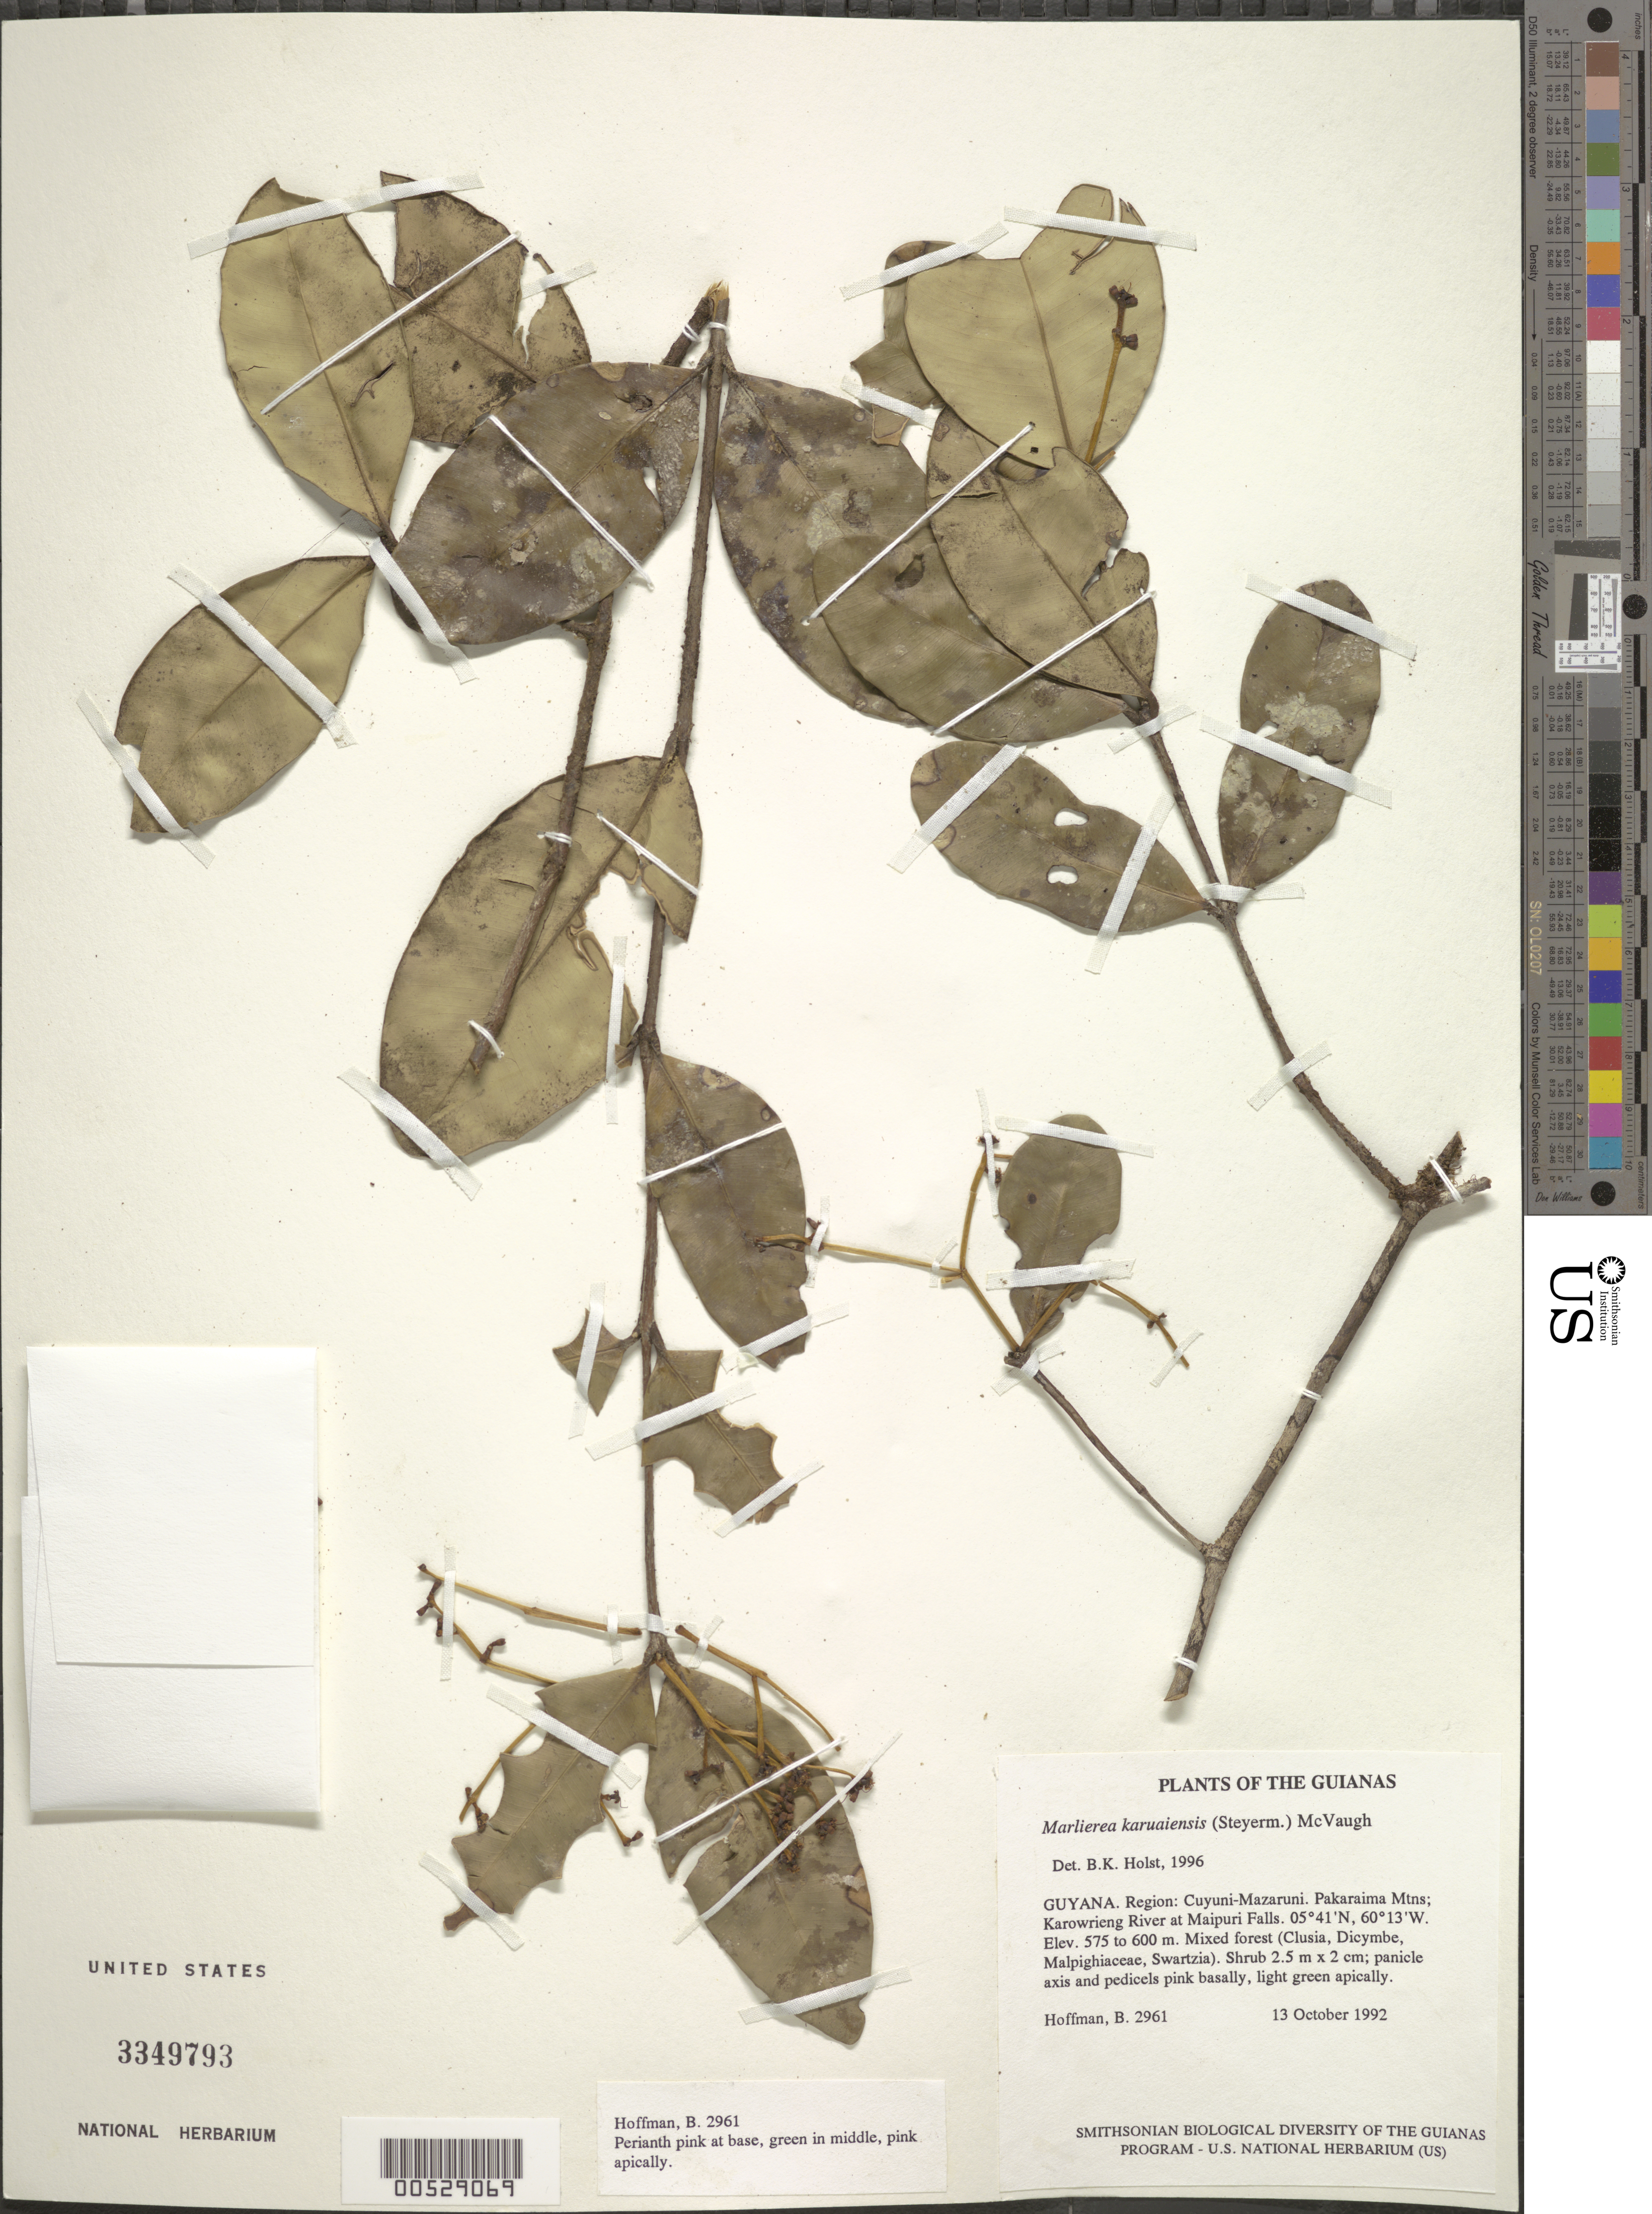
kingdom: Plantae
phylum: Tracheophyta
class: Magnoliopsida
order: Myrtales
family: Myrtaceae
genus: Myrcia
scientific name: Myrcia karuaiensis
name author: (Steyerm.) E. Lucas & C.E. Wilson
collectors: B. Hoffman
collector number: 2961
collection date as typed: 13 October 1992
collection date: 1992-10-13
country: Guyana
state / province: Cuyuni-Mazaruni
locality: Pakaraima Mountains; Karowrieng River, at Maipuri Falls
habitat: Mixed forest (Clusia, Dicymbe, Malpighiaceae, Swartzia)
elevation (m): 575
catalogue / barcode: US 3349793